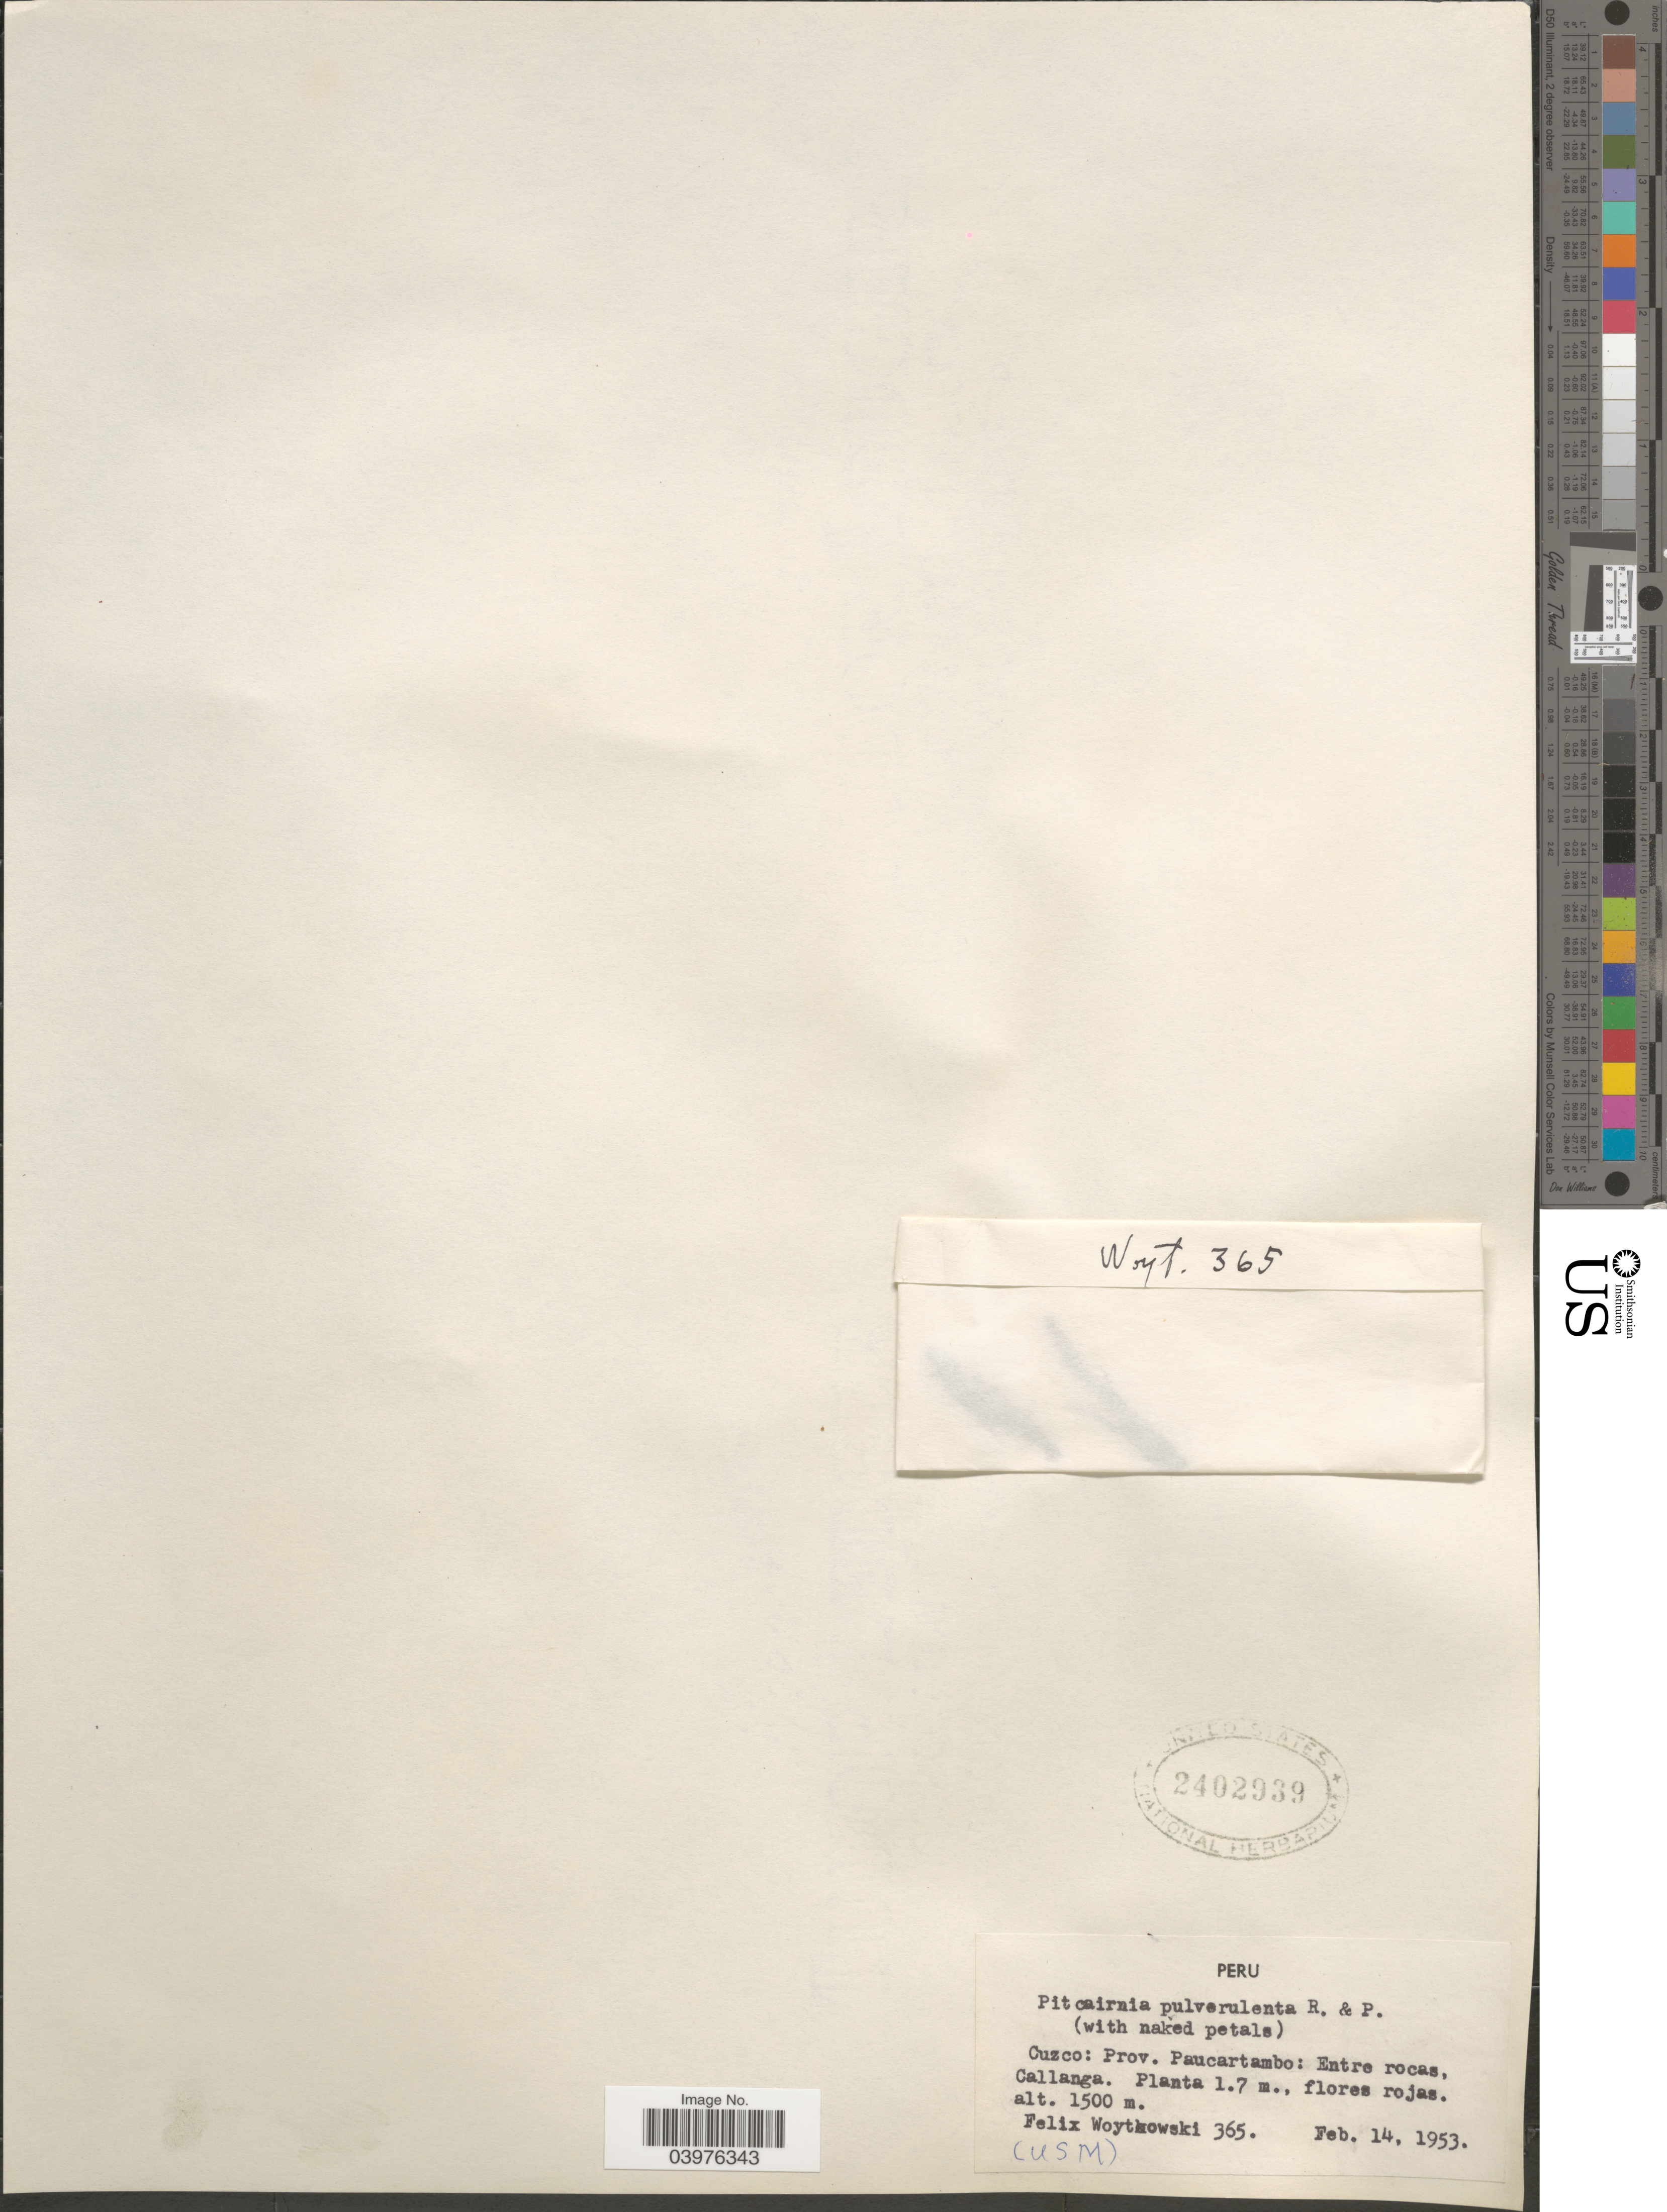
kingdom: Plantae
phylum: Tracheophyta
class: Liliopsida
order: Poales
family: Bromeliaceae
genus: Pitcairnia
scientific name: Pitcairnia pulverulenta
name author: Ruiz & Pav.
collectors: F. Woytkowski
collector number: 365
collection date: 1953-02-14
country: Peru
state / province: Cusco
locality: Prov. Paucartambo: Entre rocas, Callanga.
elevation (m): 1500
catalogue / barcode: US 2402939